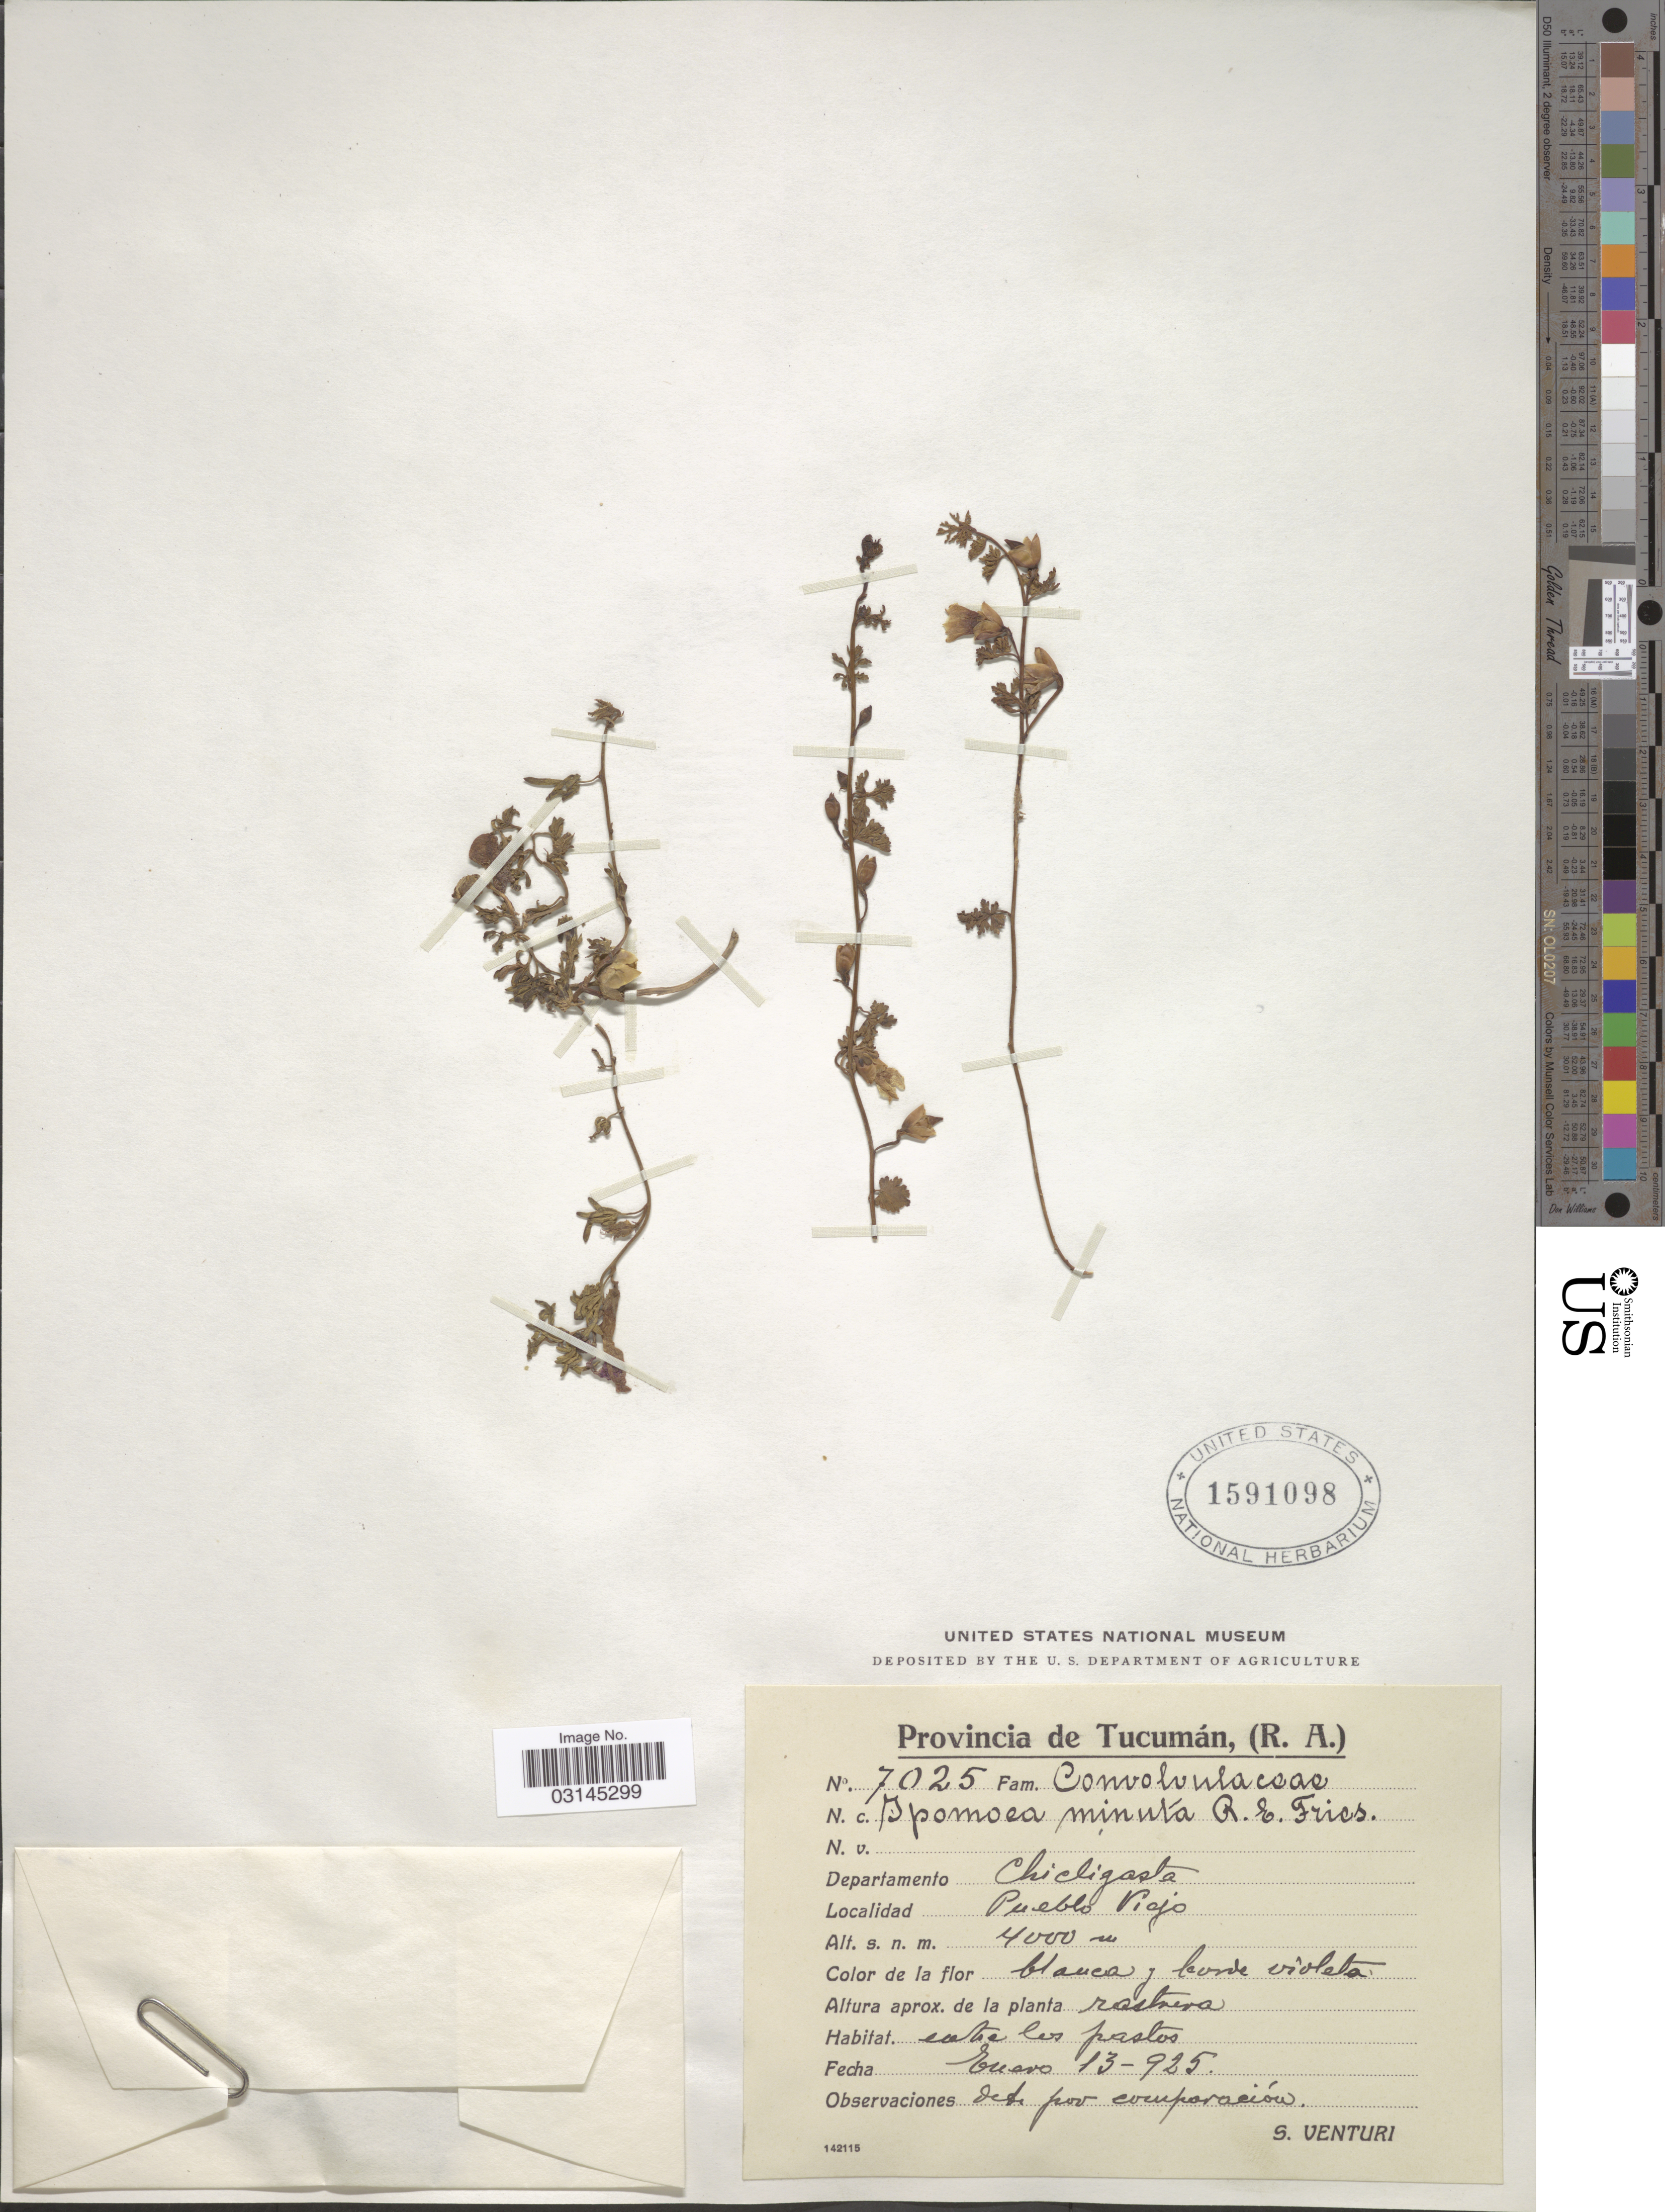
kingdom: Plantae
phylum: Tracheophyta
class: Magnoliopsida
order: Solanales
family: Convolvulaceae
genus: Convolvulus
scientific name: Convolvulus laciniatus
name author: Desr.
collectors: S. Venturi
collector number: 7025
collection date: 1925-01-13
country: Argentina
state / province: Tucuman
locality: Departamento Chicligasta, Pueblo Viejo.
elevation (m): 4000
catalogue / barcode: US 1591098